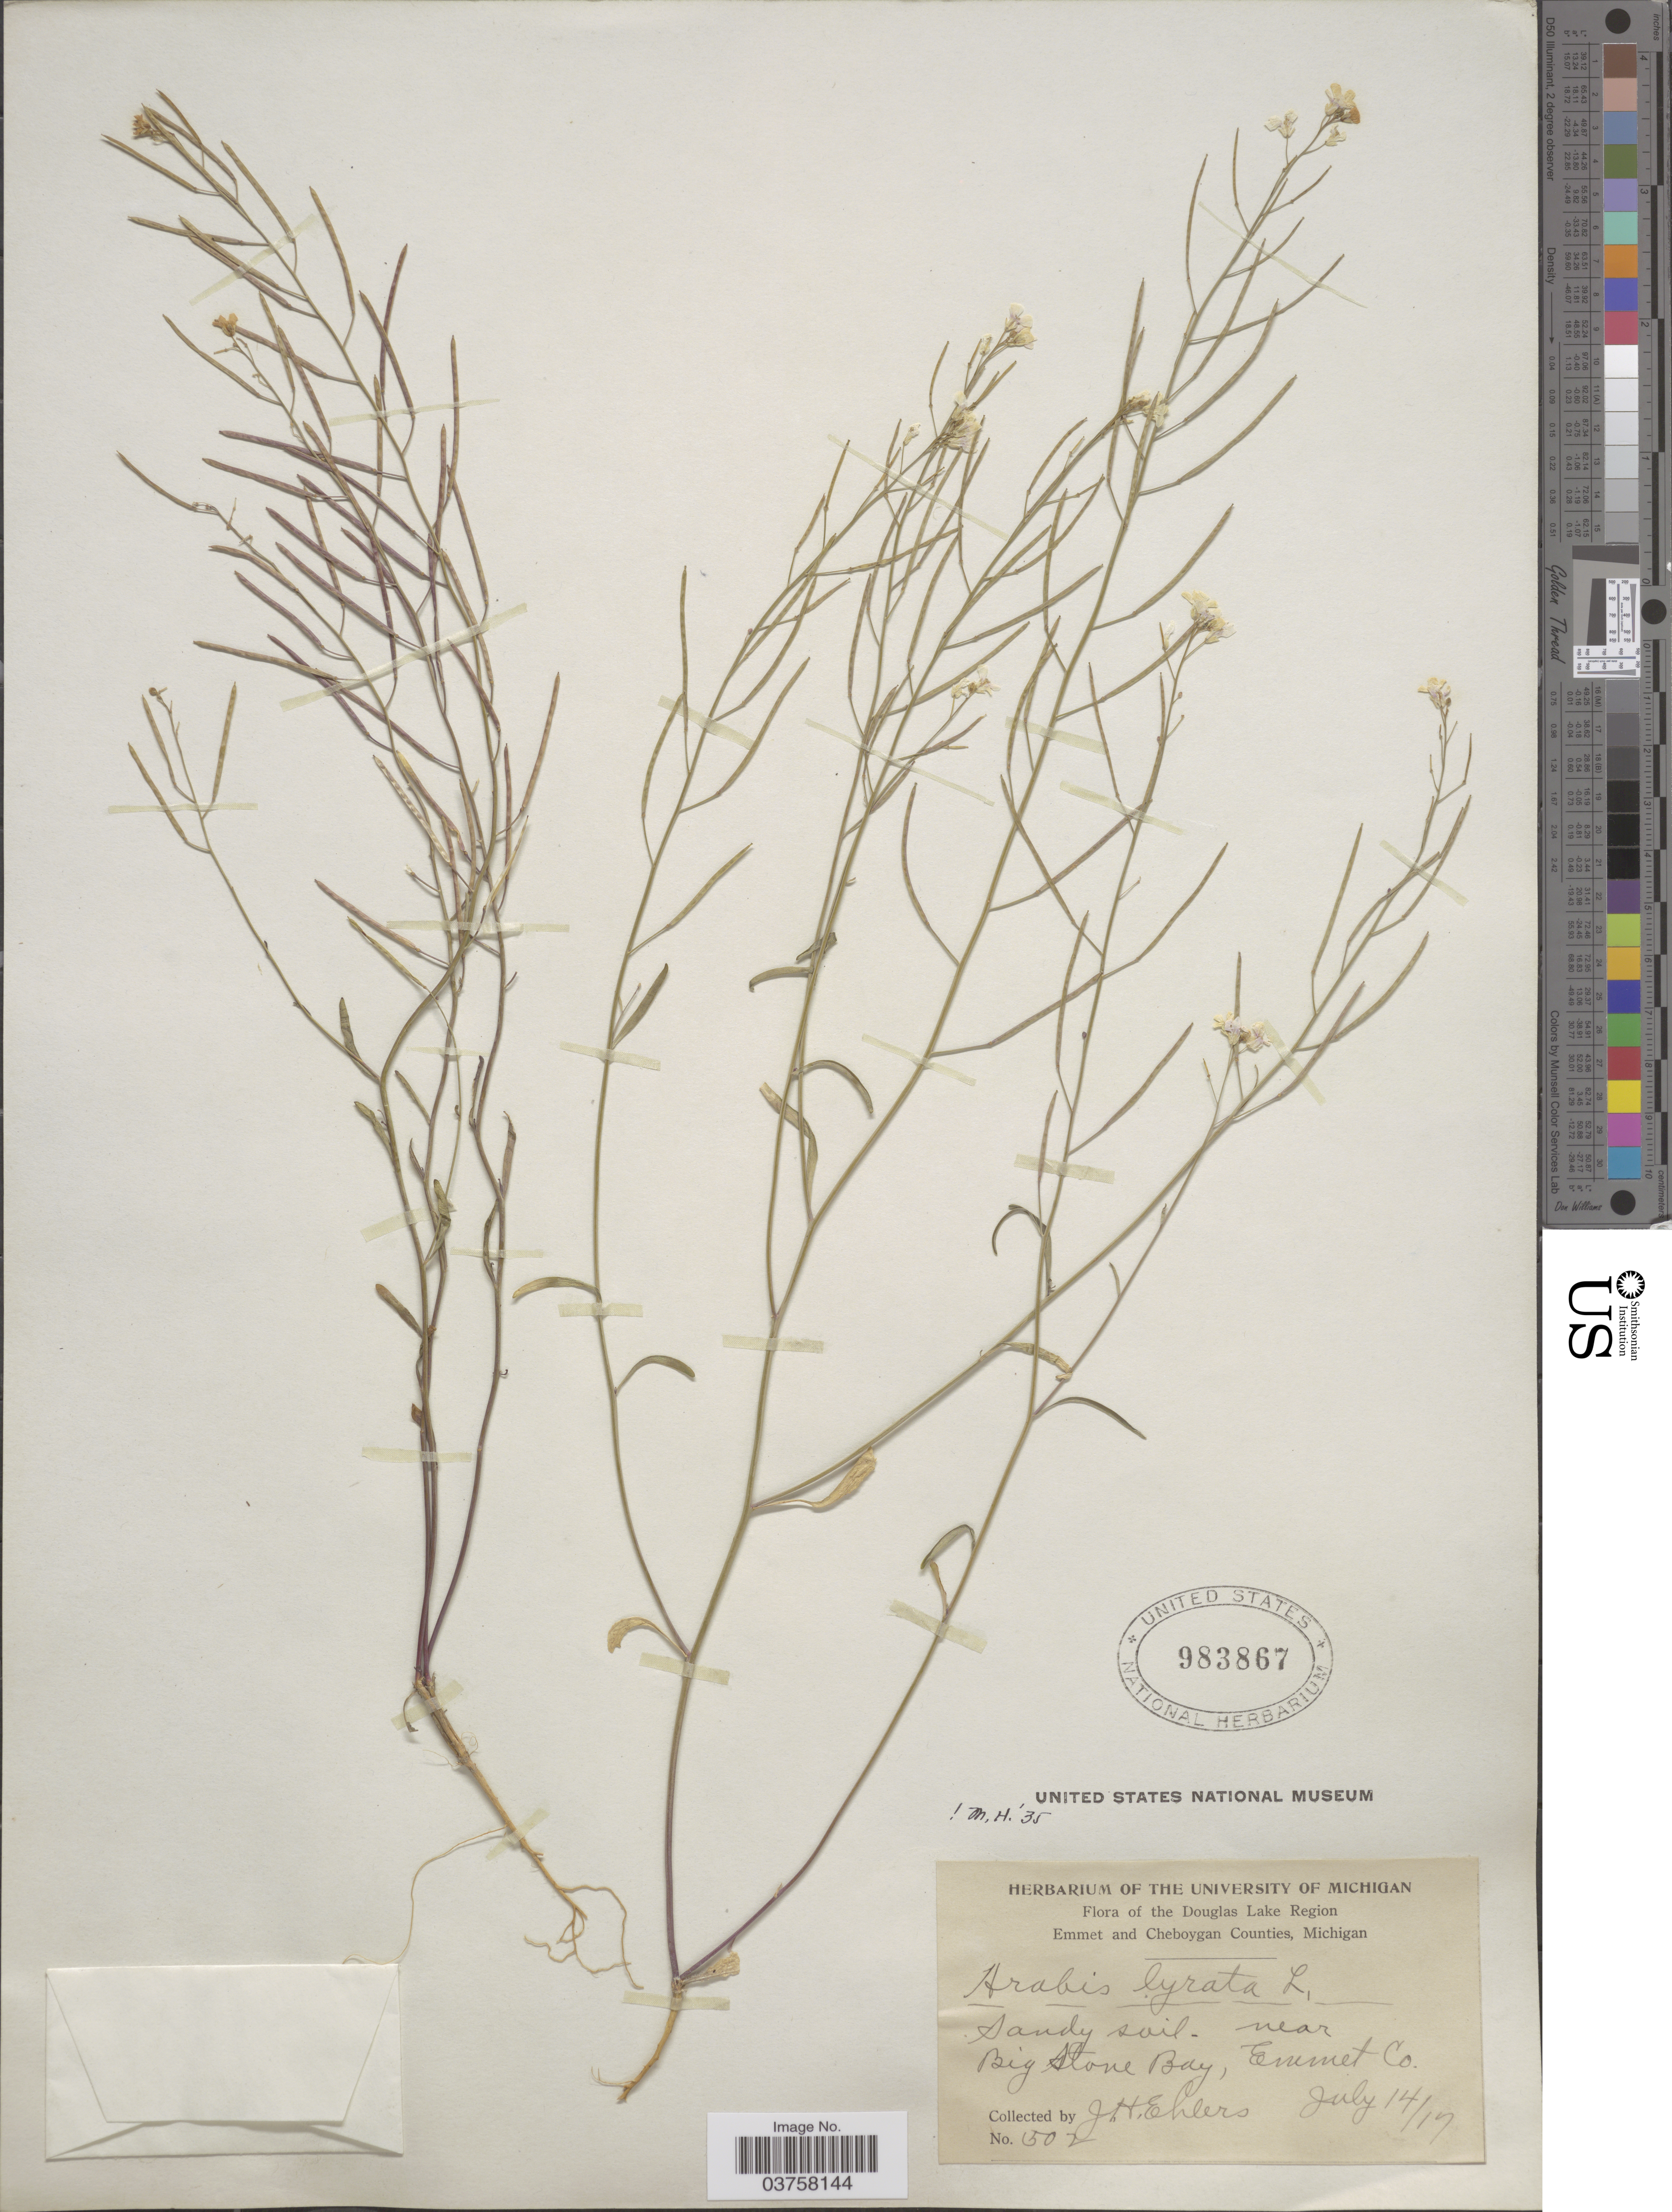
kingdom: Plantae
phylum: Tracheophyta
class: Magnoliopsida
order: Brassicales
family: Brassicaceae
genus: Arabis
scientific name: Arabis lyrata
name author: L.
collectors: J. H. Ehlers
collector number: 502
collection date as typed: Transcribed d/m/y: 14/7/17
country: United States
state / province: Michigan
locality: Douglas Lake Region. Near Big Stone Bay, Emmet Co.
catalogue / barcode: US 983867